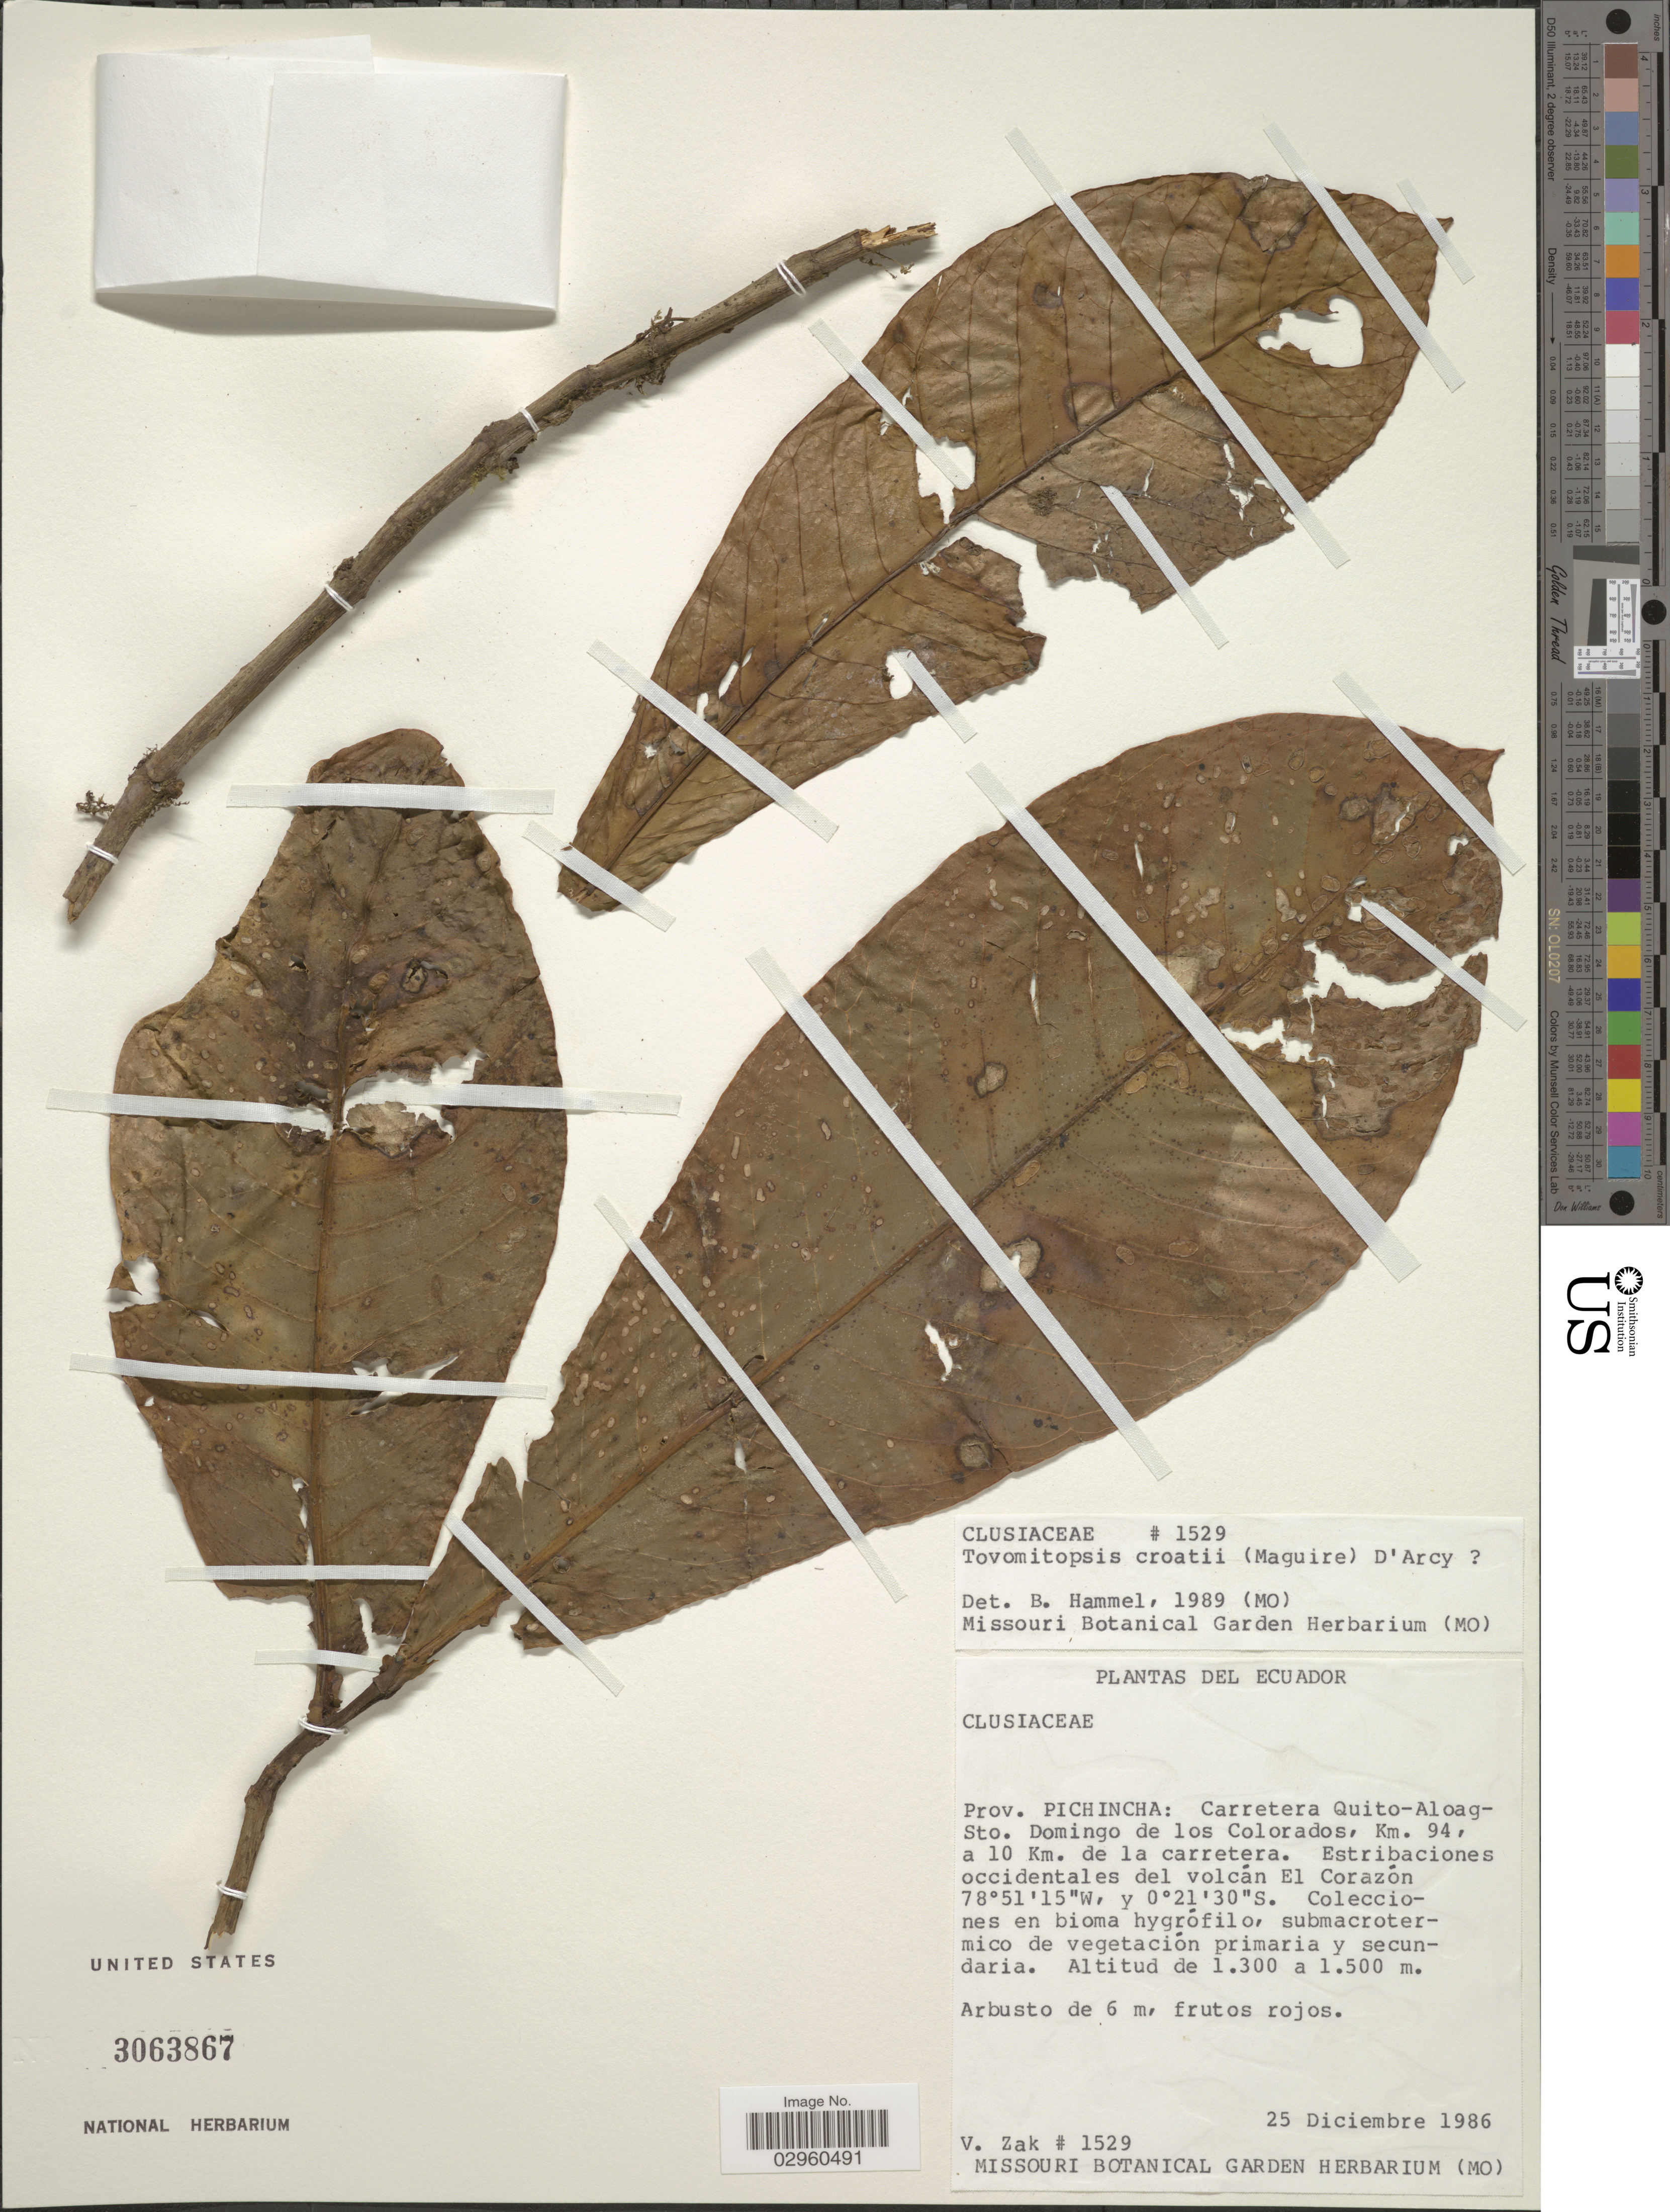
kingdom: Plantae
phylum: Tracheophyta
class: Magnoliopsida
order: Malpighiales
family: Clusiaceae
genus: Tovomitopsis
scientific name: Tovomitopsis croatii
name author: (Maguire) D'Arcy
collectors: V. Zak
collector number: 1529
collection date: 1986-12-25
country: Ecuador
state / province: Pichincha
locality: Prov. Pichincha: Carretera Quito-Aloag-Sto. Domingo de los Colorados, Km. 94, a 10 Km. de la carretera. Estribaciones occidentales del volcán El Corazón.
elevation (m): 1300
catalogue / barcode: US 3063867